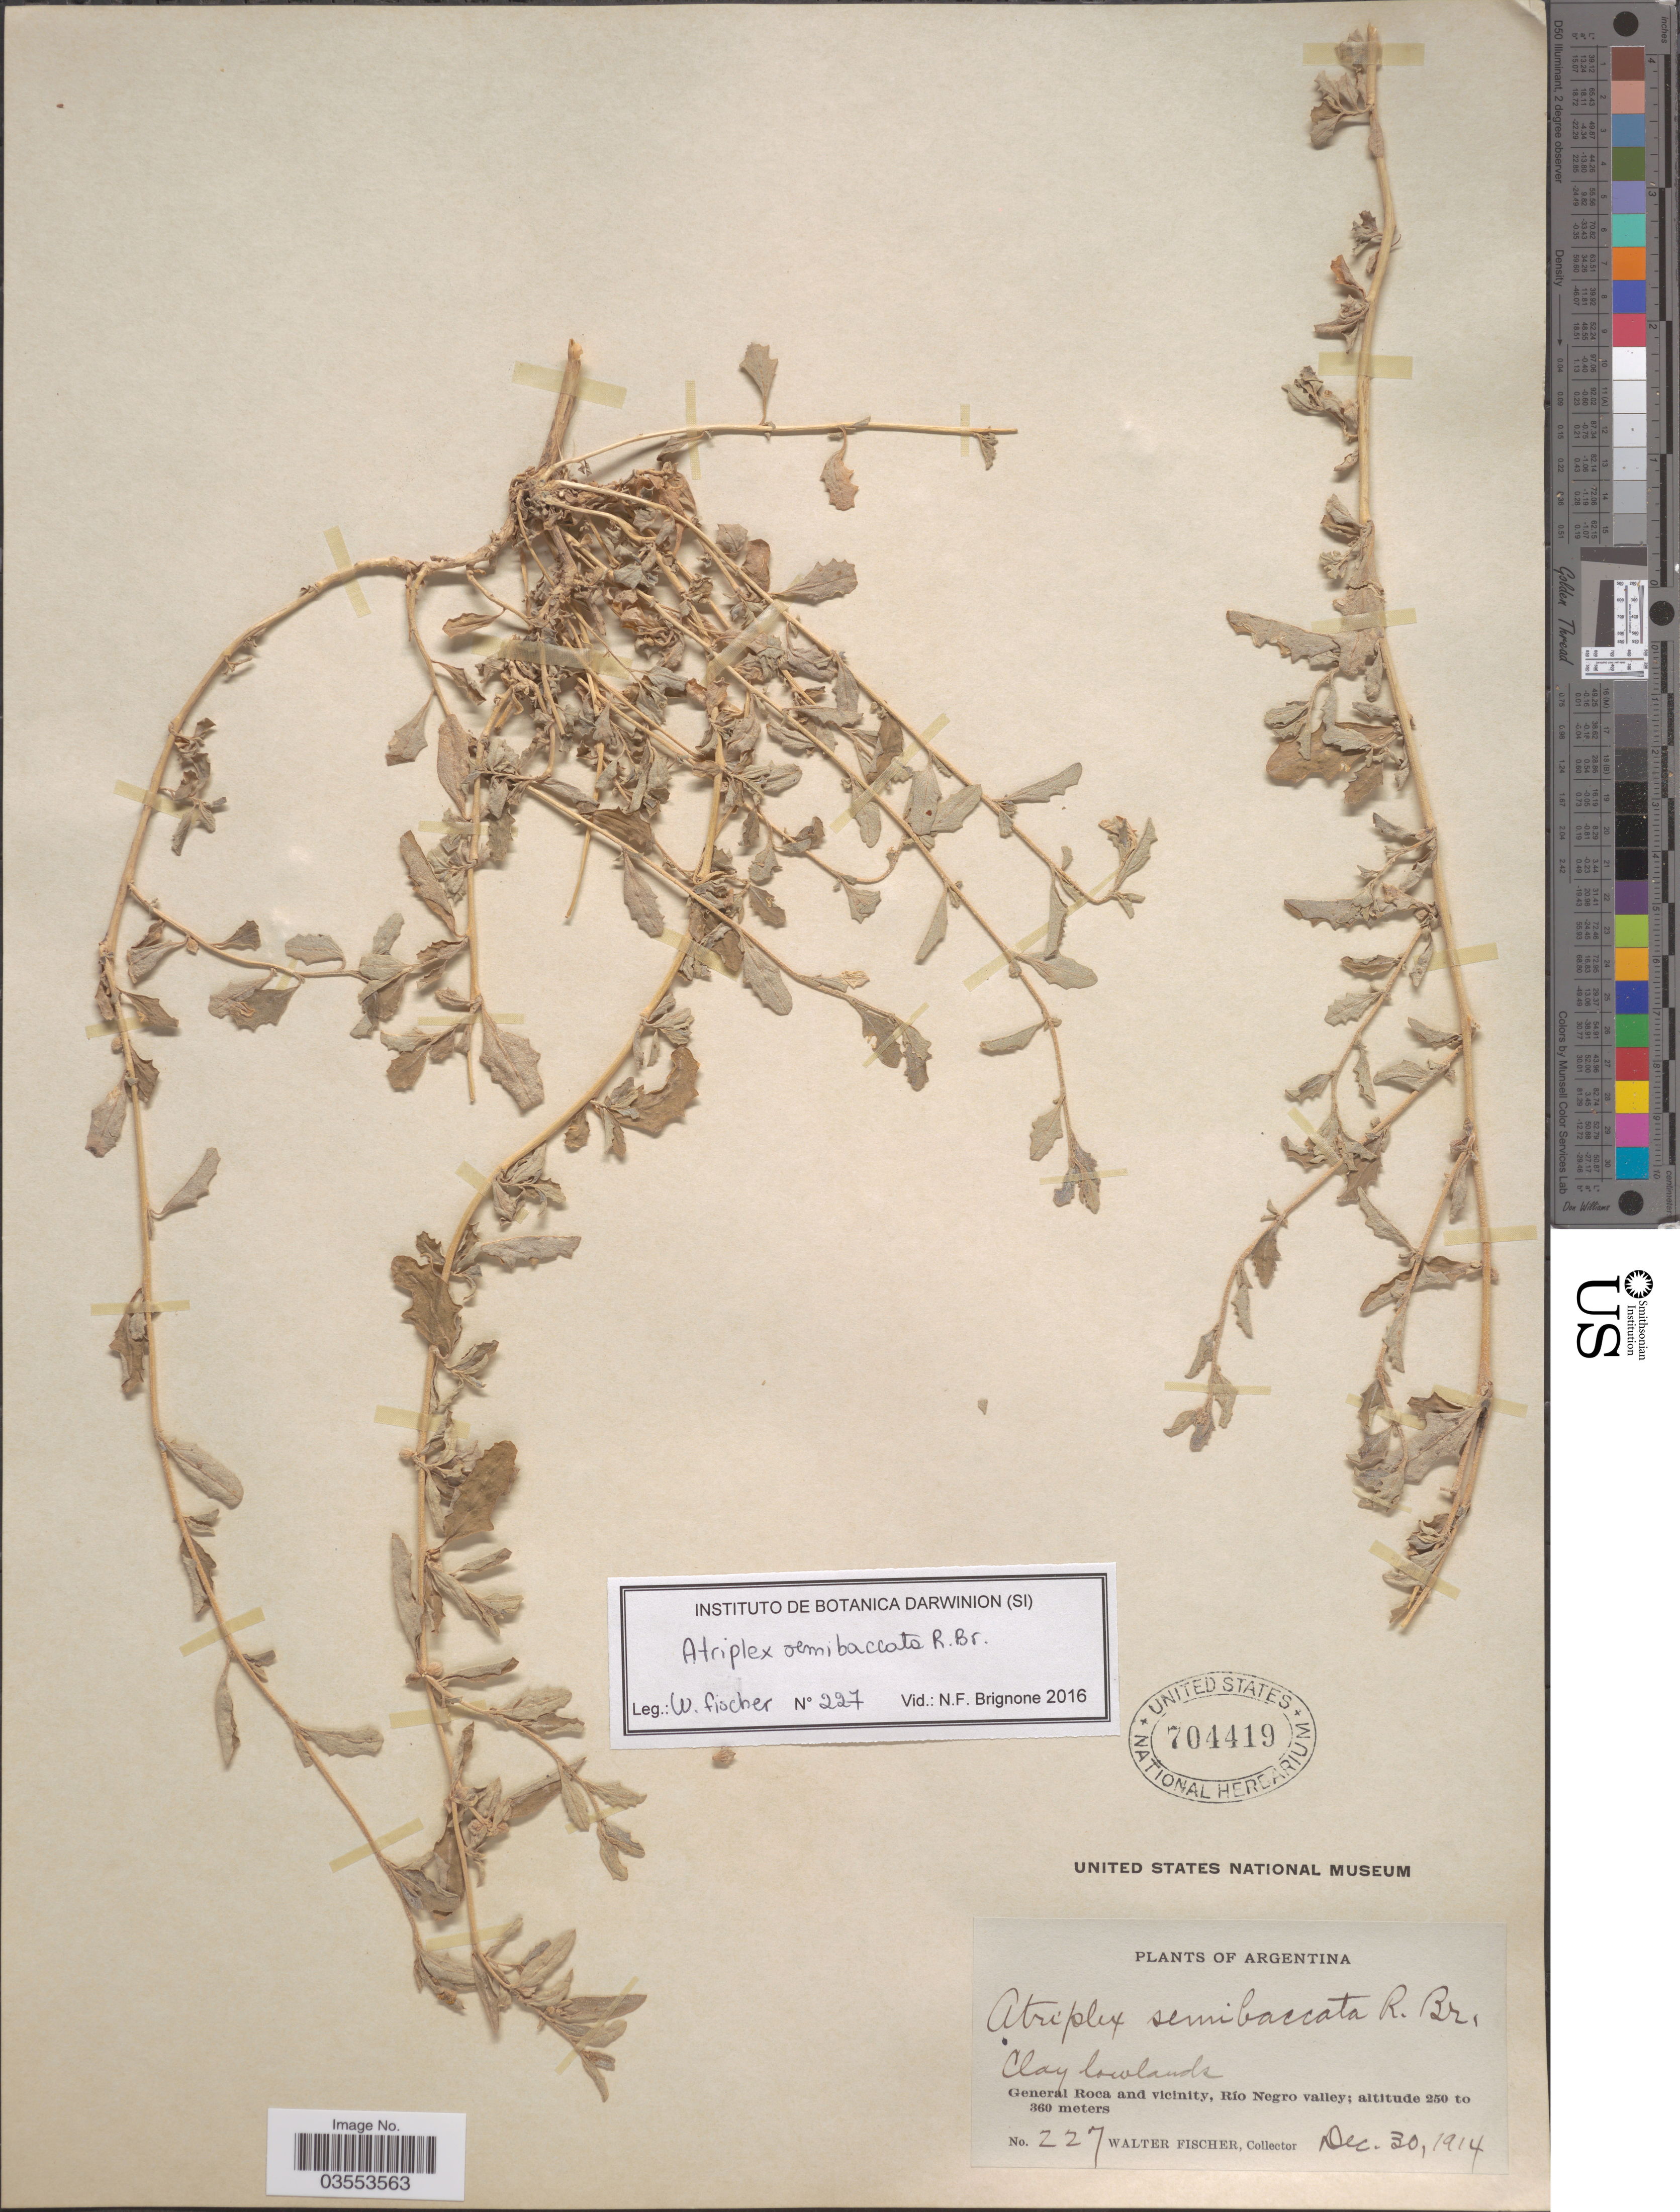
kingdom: Plantae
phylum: Tracheophyta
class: Magnoliopsida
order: Caryophyllales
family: Amaranthaceae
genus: Atriplex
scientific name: Atriplex semibaccata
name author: R. Br.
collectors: W. Fischer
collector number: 227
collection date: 1914-12-30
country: Argentina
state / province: Rio Negro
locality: General Roca and vicinity, Río Negro valley.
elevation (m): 250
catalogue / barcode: US 704419